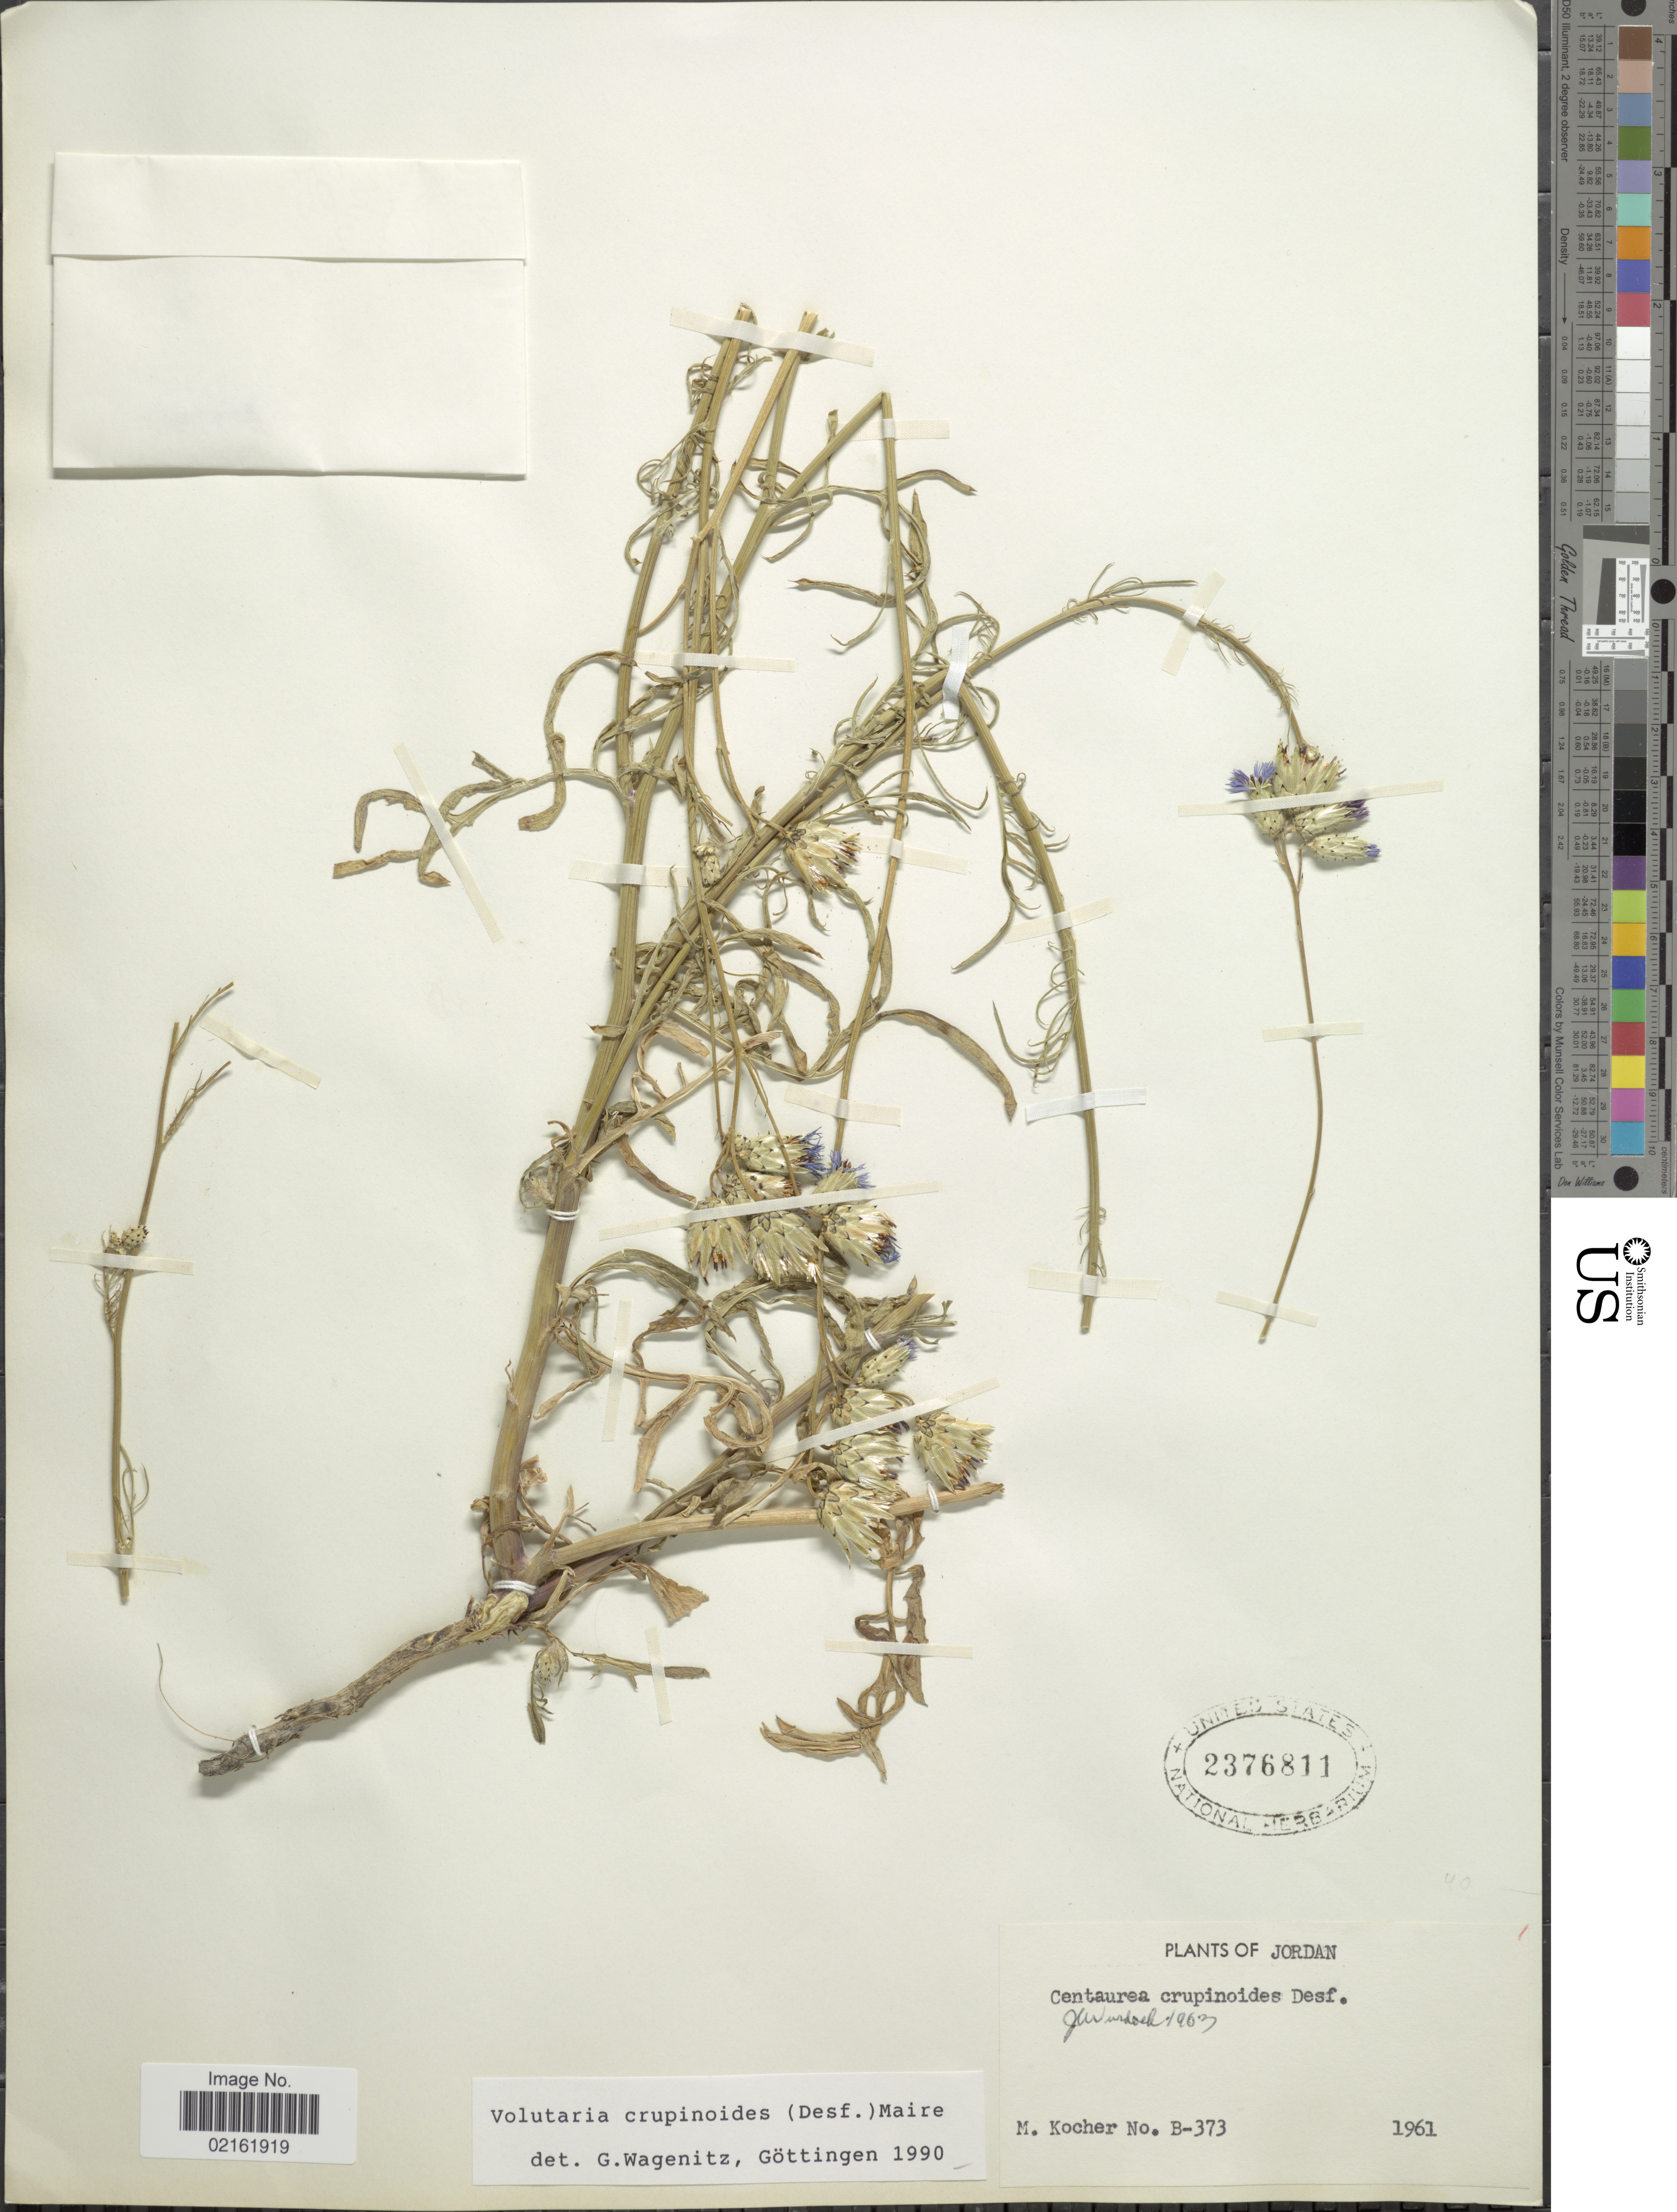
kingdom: Plantae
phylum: Tracheophyta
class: Magnoliopsida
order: Asterales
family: Asteraceae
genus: Centaurea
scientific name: Centaurea crupinoides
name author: Desf.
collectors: M. Kocher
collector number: B-373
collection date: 1961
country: Jordan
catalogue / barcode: US 2376811